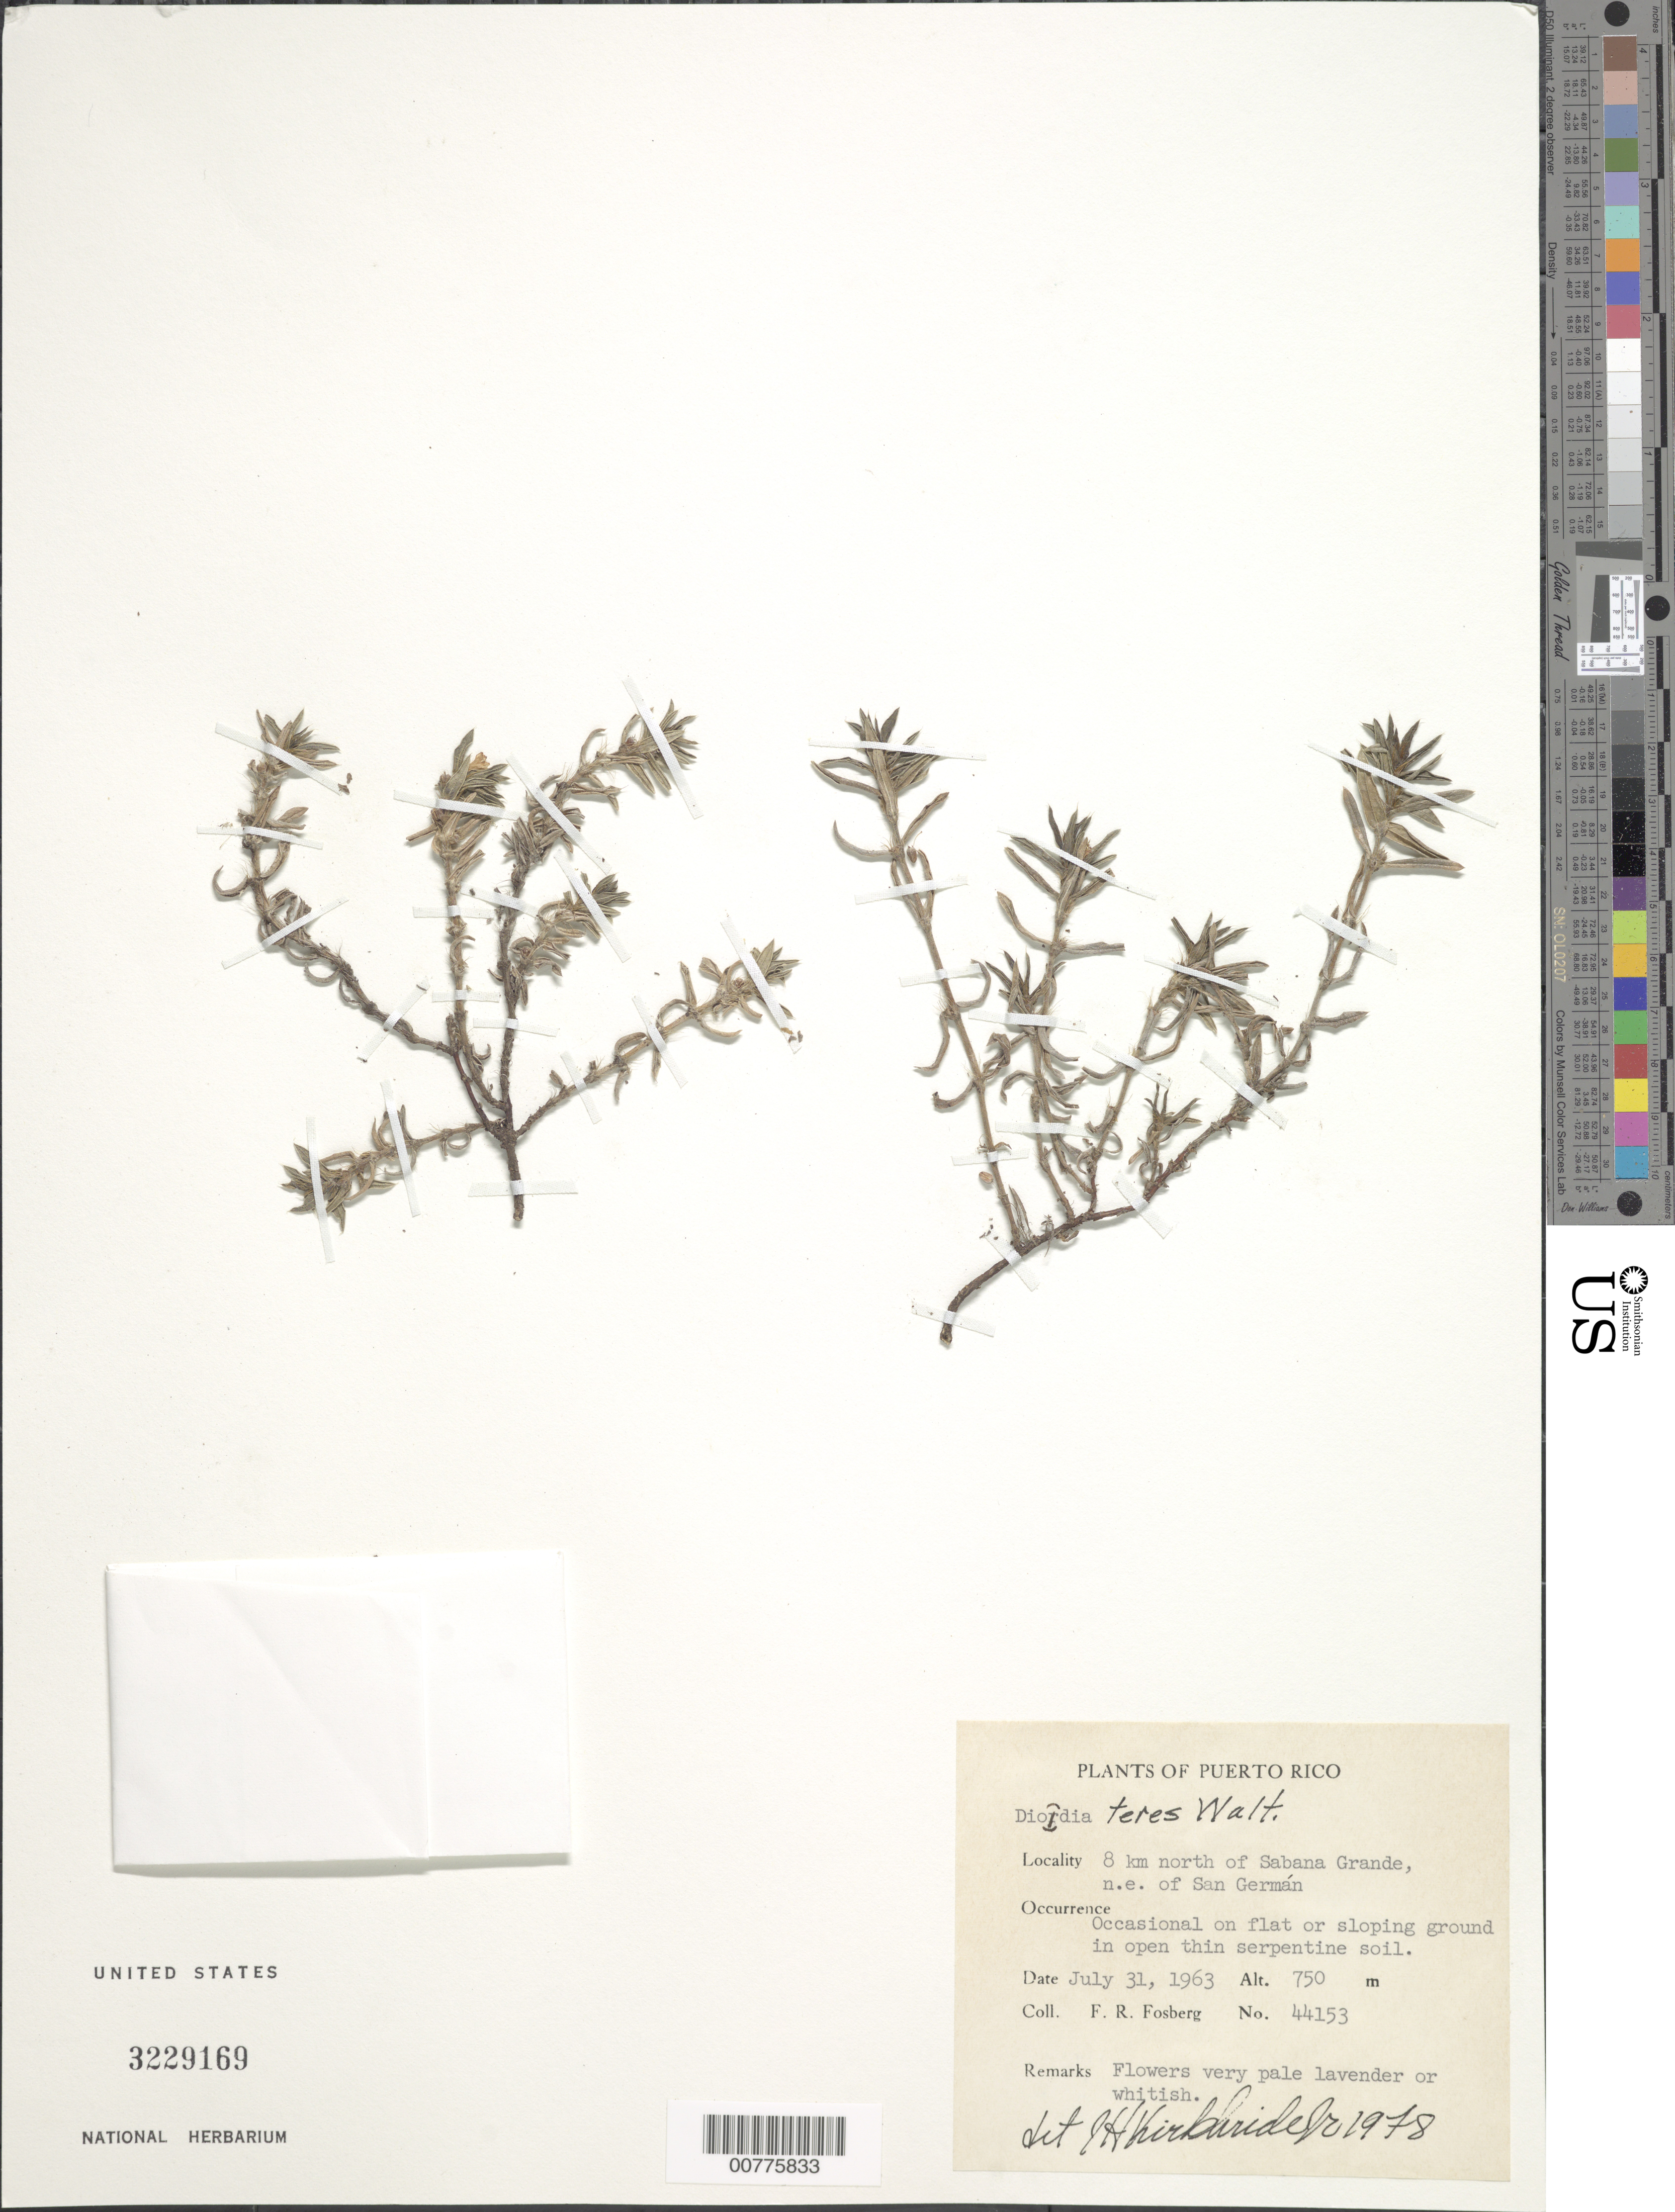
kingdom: Plantae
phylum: Tracheophyta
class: Magnoliopsida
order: Gentianales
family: Rubiaceae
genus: Diodella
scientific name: Diodella teres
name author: (Walter) Small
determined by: Kirkbride, --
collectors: F. R. Fosberg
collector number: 44153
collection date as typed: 31 Jul 1963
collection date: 1963-07-31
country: Puerto Rico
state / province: San Germán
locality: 8 km north of Sabana Grande, NE of San Germán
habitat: Occasional on flat or sloping ground in opne thin serpentine soil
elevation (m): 750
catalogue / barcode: US 3229169